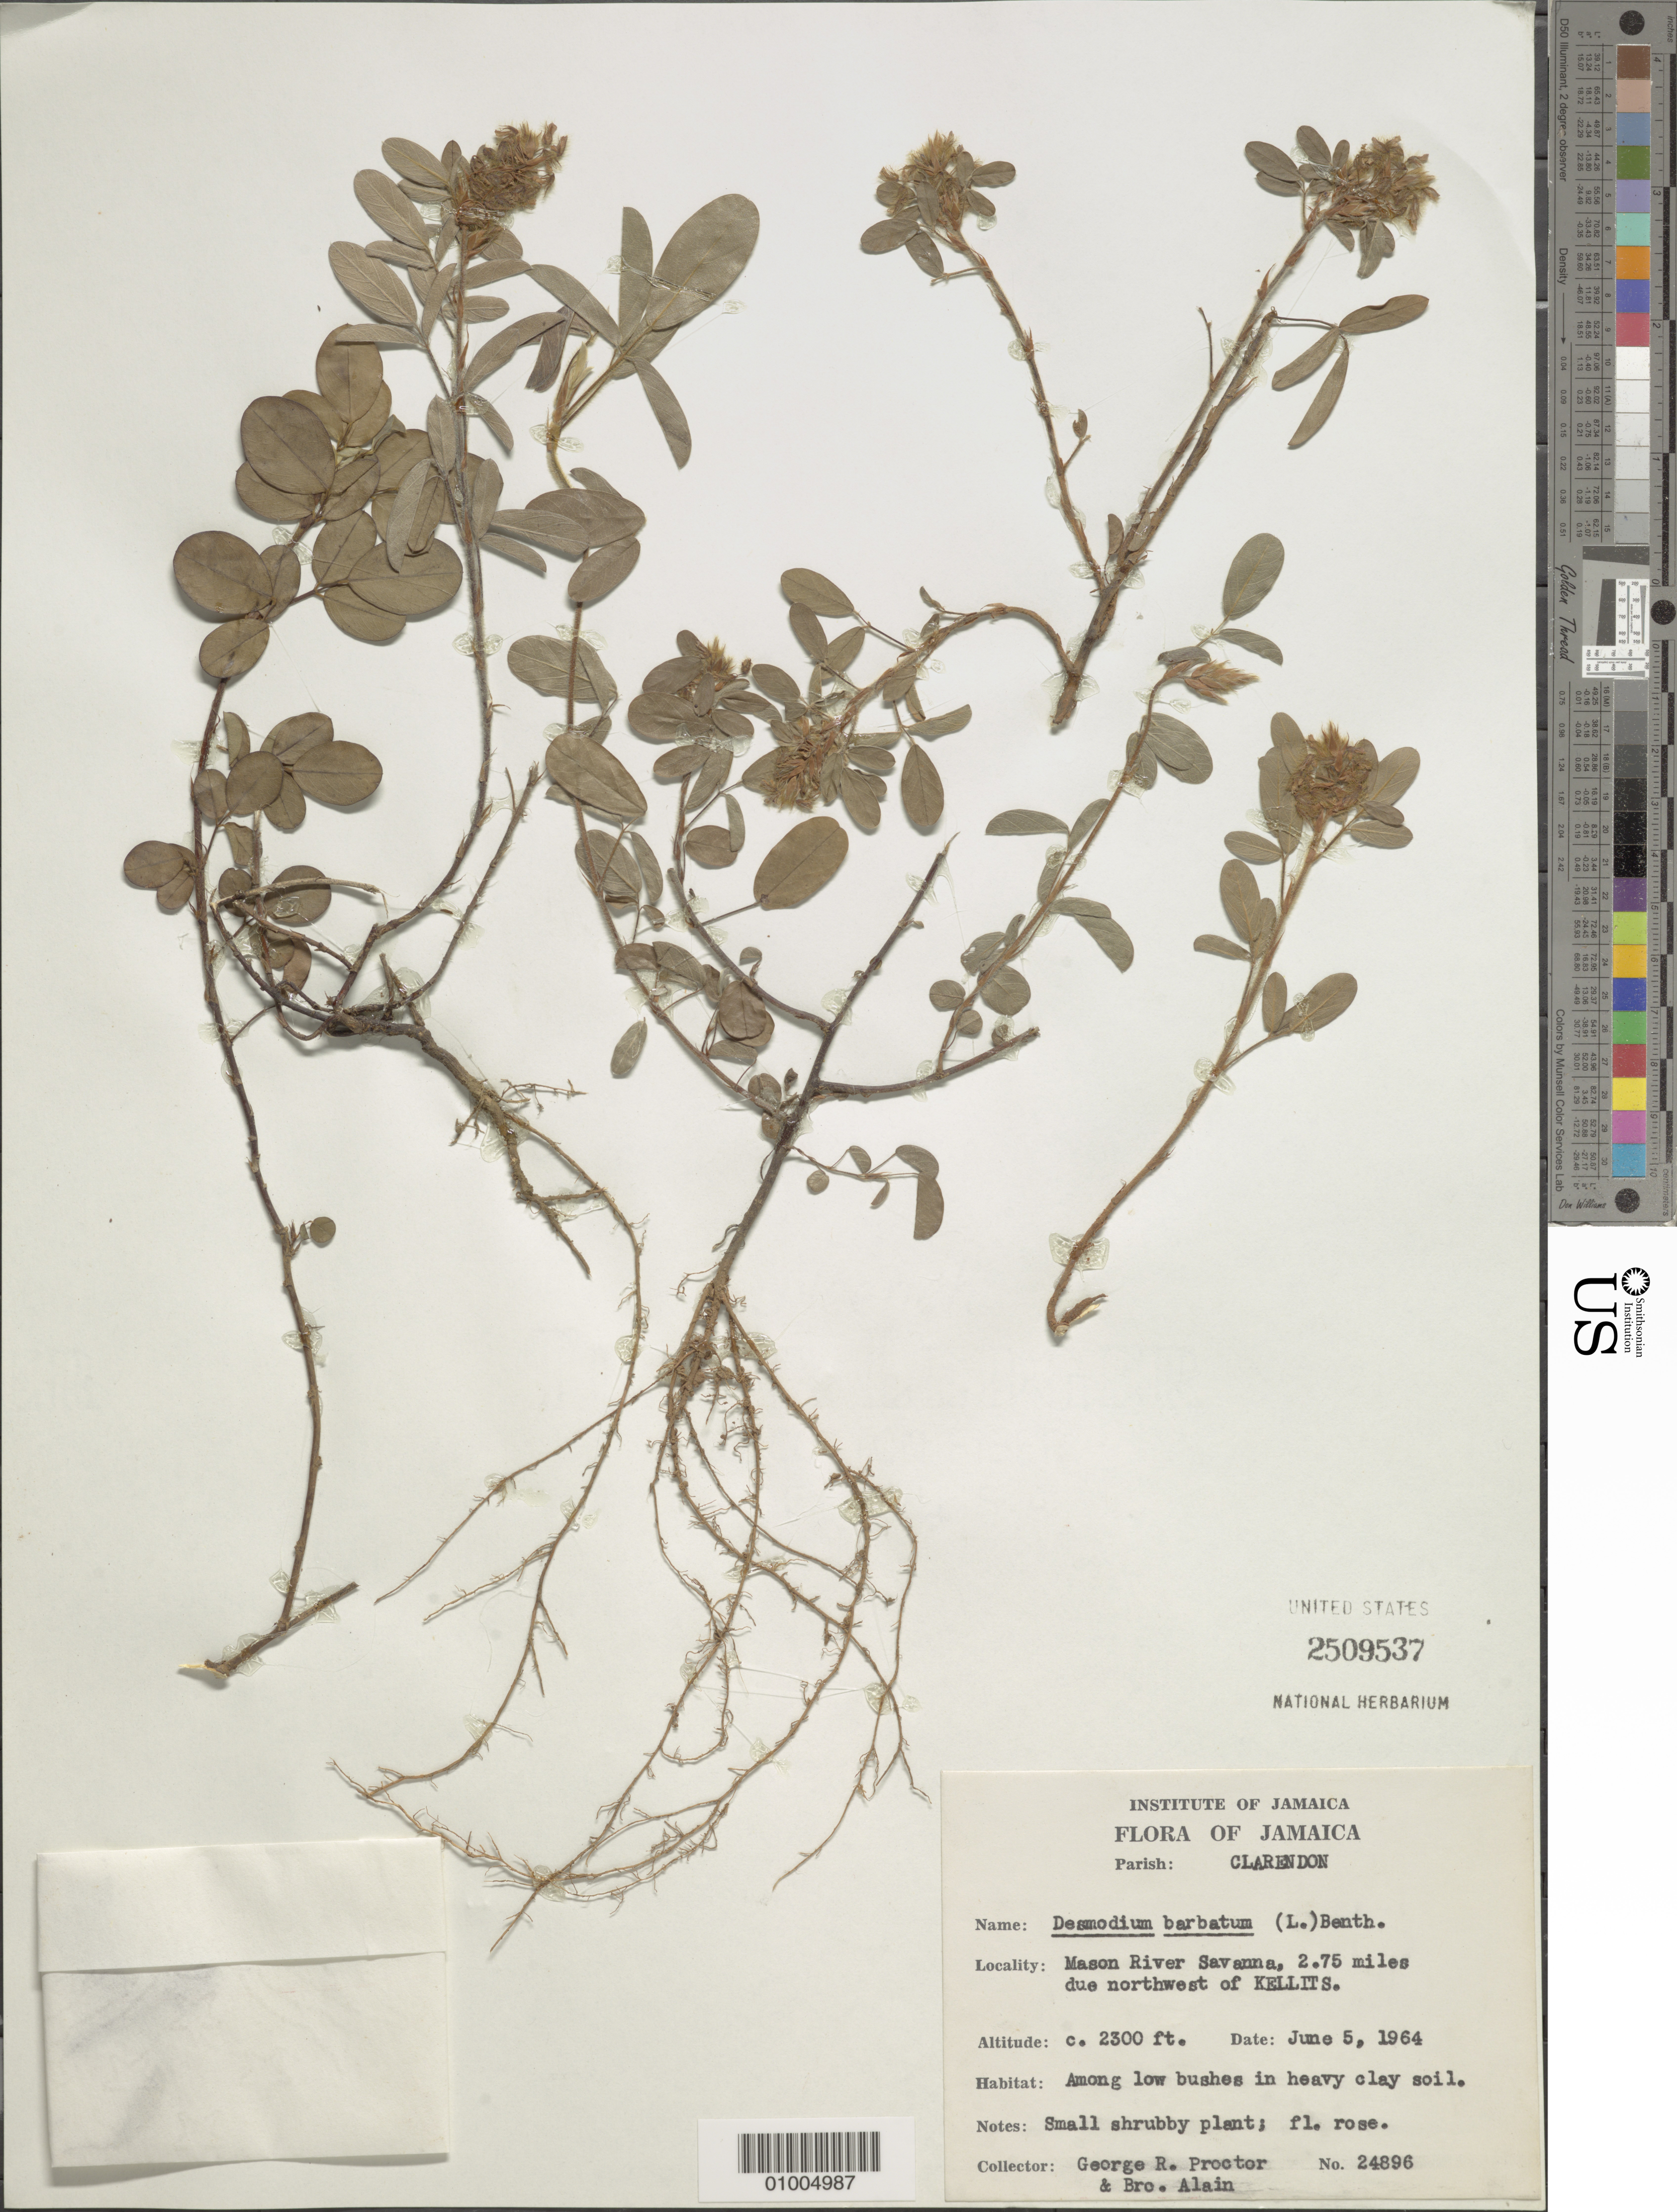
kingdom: Plantae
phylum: Tracheophyta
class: Magnoliopsida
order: Fabales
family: Fabaceae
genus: Grona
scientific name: Grona barbata var. barbata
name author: (L.) H. Ohashi & K. Ohashi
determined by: Strong, Mark T., (BOT), Smithsonian Institution - National Museum of Natural History (UNITED STATES)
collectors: G. R. Proctor & A. H. Liogier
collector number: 24896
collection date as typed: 05 Jun 1964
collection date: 1964-06-05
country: Jamaica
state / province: Clarendon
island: Jamaica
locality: Mason River Savanna, 2.75 miles due NW of Kellits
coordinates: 0 N, 0 E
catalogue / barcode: US 2509537